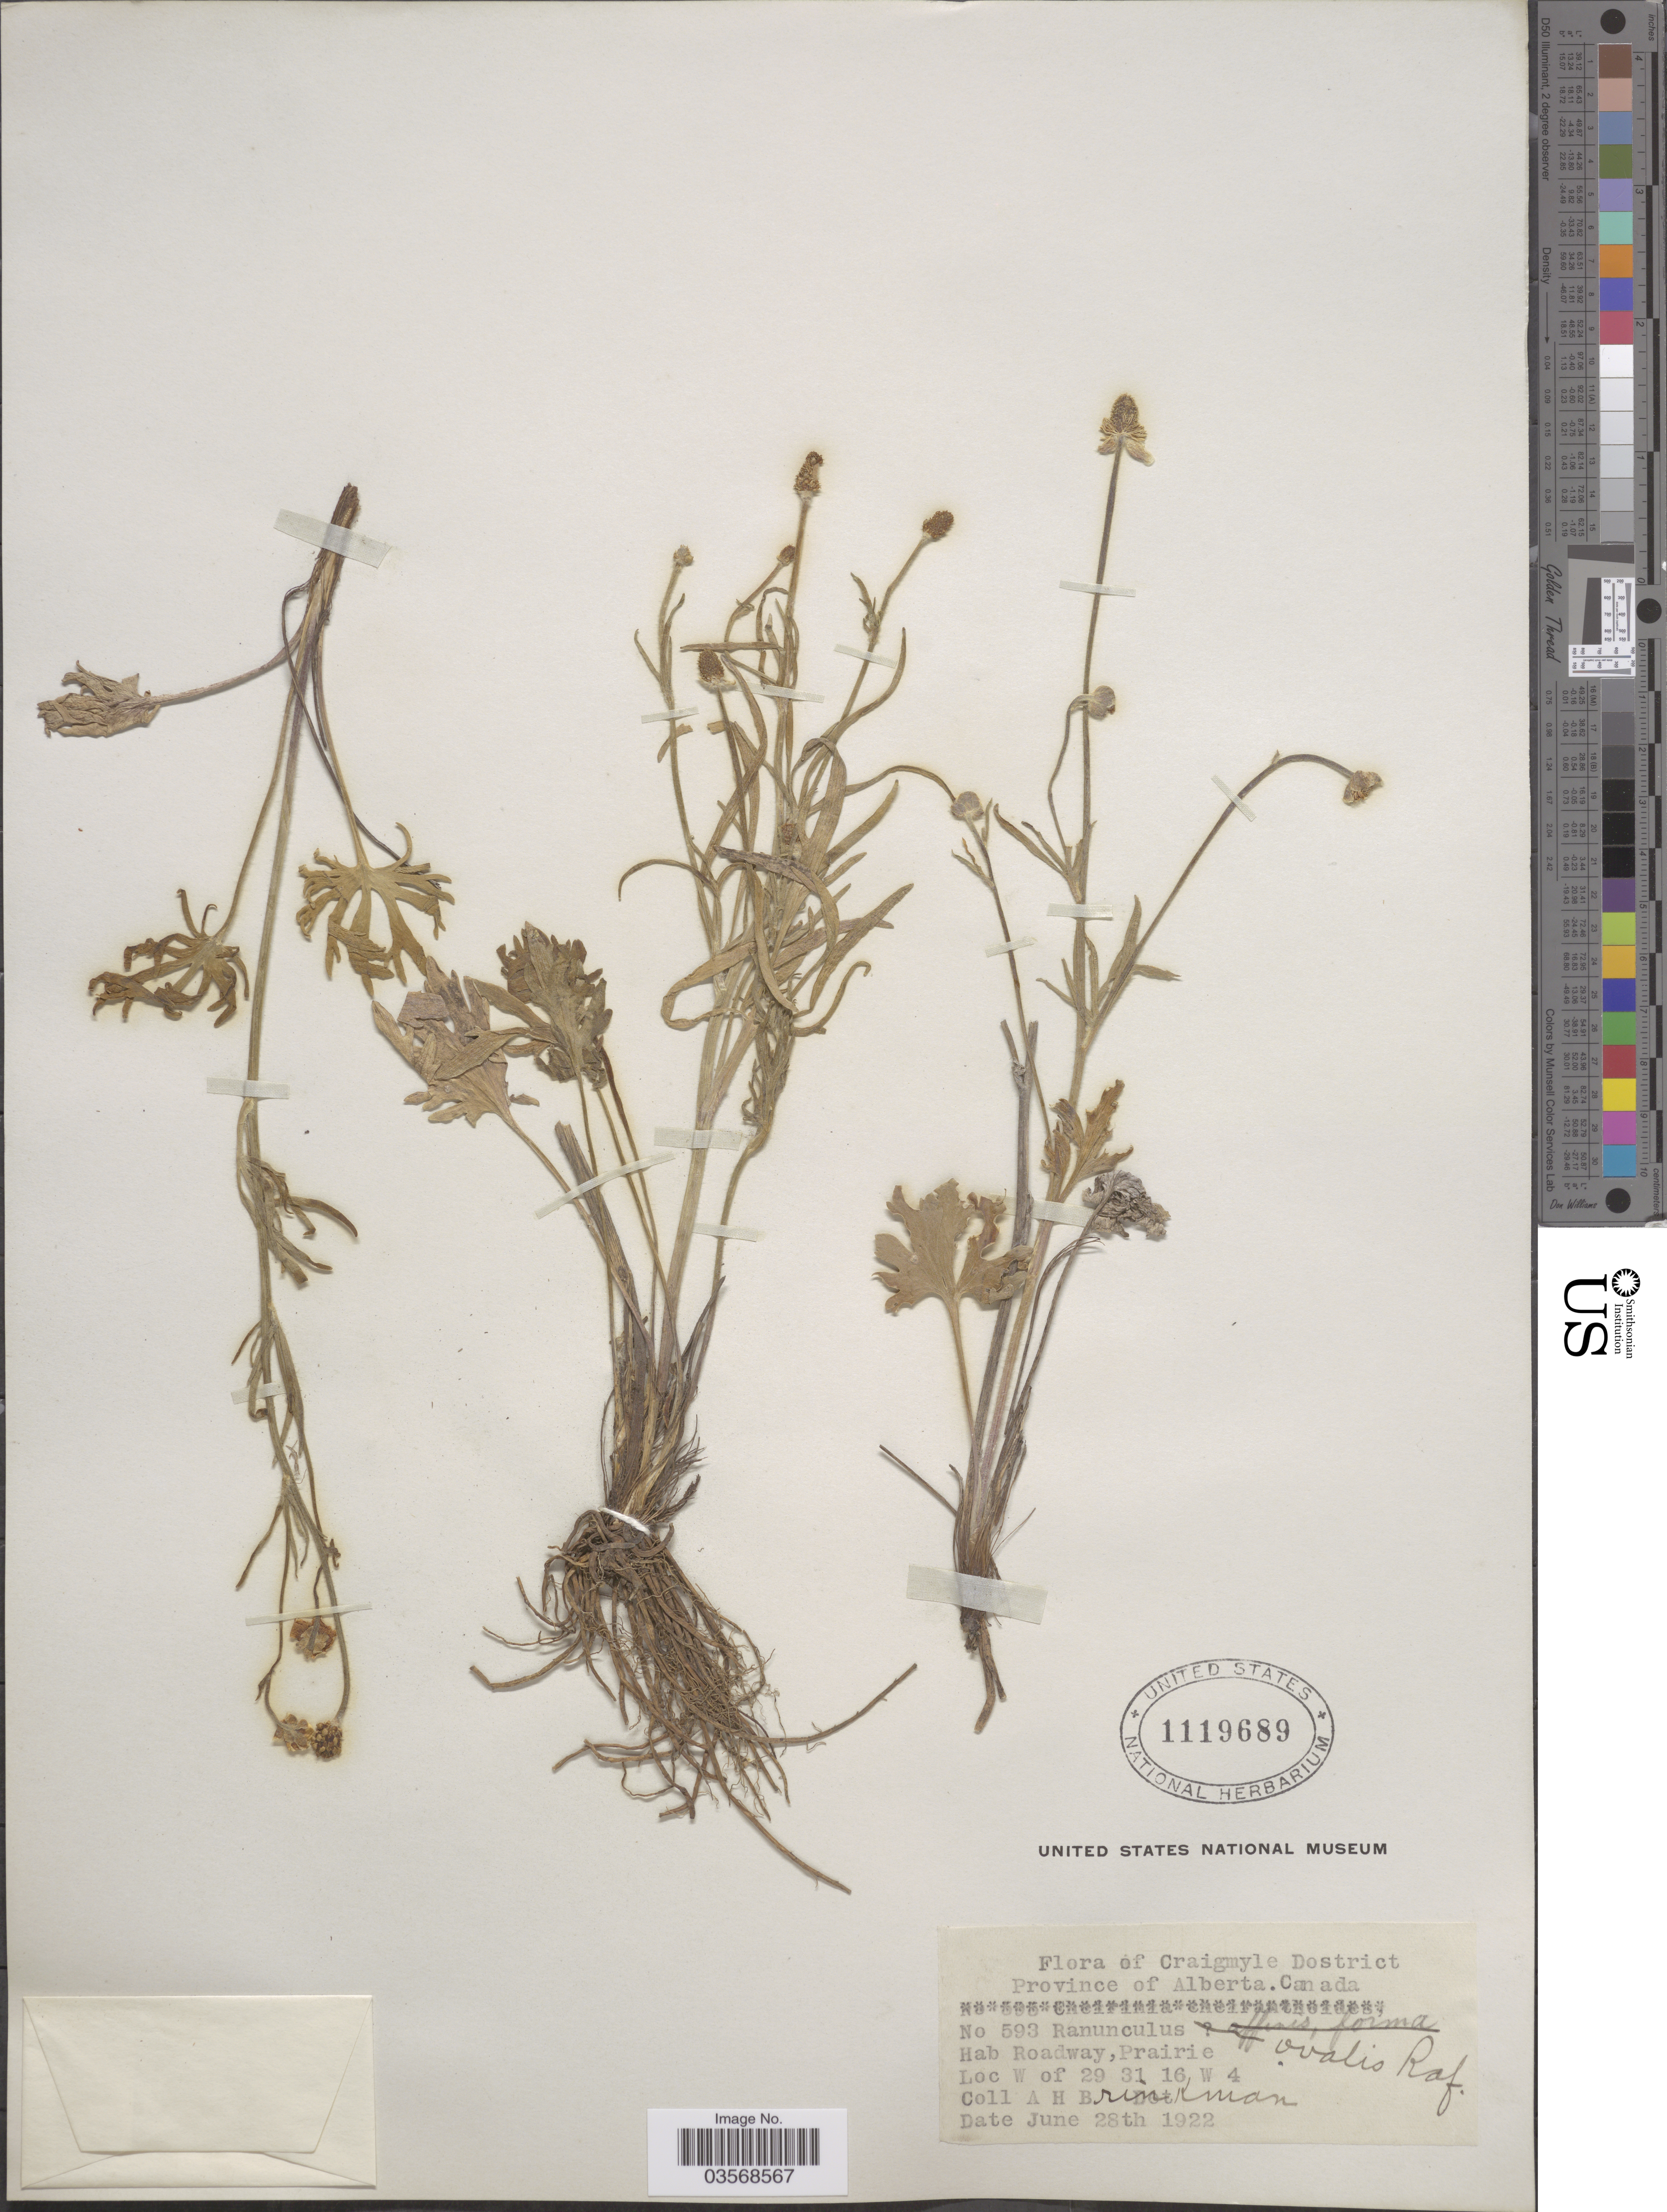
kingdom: Plantae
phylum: Tracheophyta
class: Magnoliopsida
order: Ranunculales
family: Ranunculaceae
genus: Ranunculus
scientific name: Ranunculus ovalis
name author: Raf.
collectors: A. Brinkman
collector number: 593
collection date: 1922-06-28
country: Canada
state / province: Alberta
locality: Craigmyle District. Roadway, Prairie. W of 29 31 16 W 4.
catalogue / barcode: US 1119689